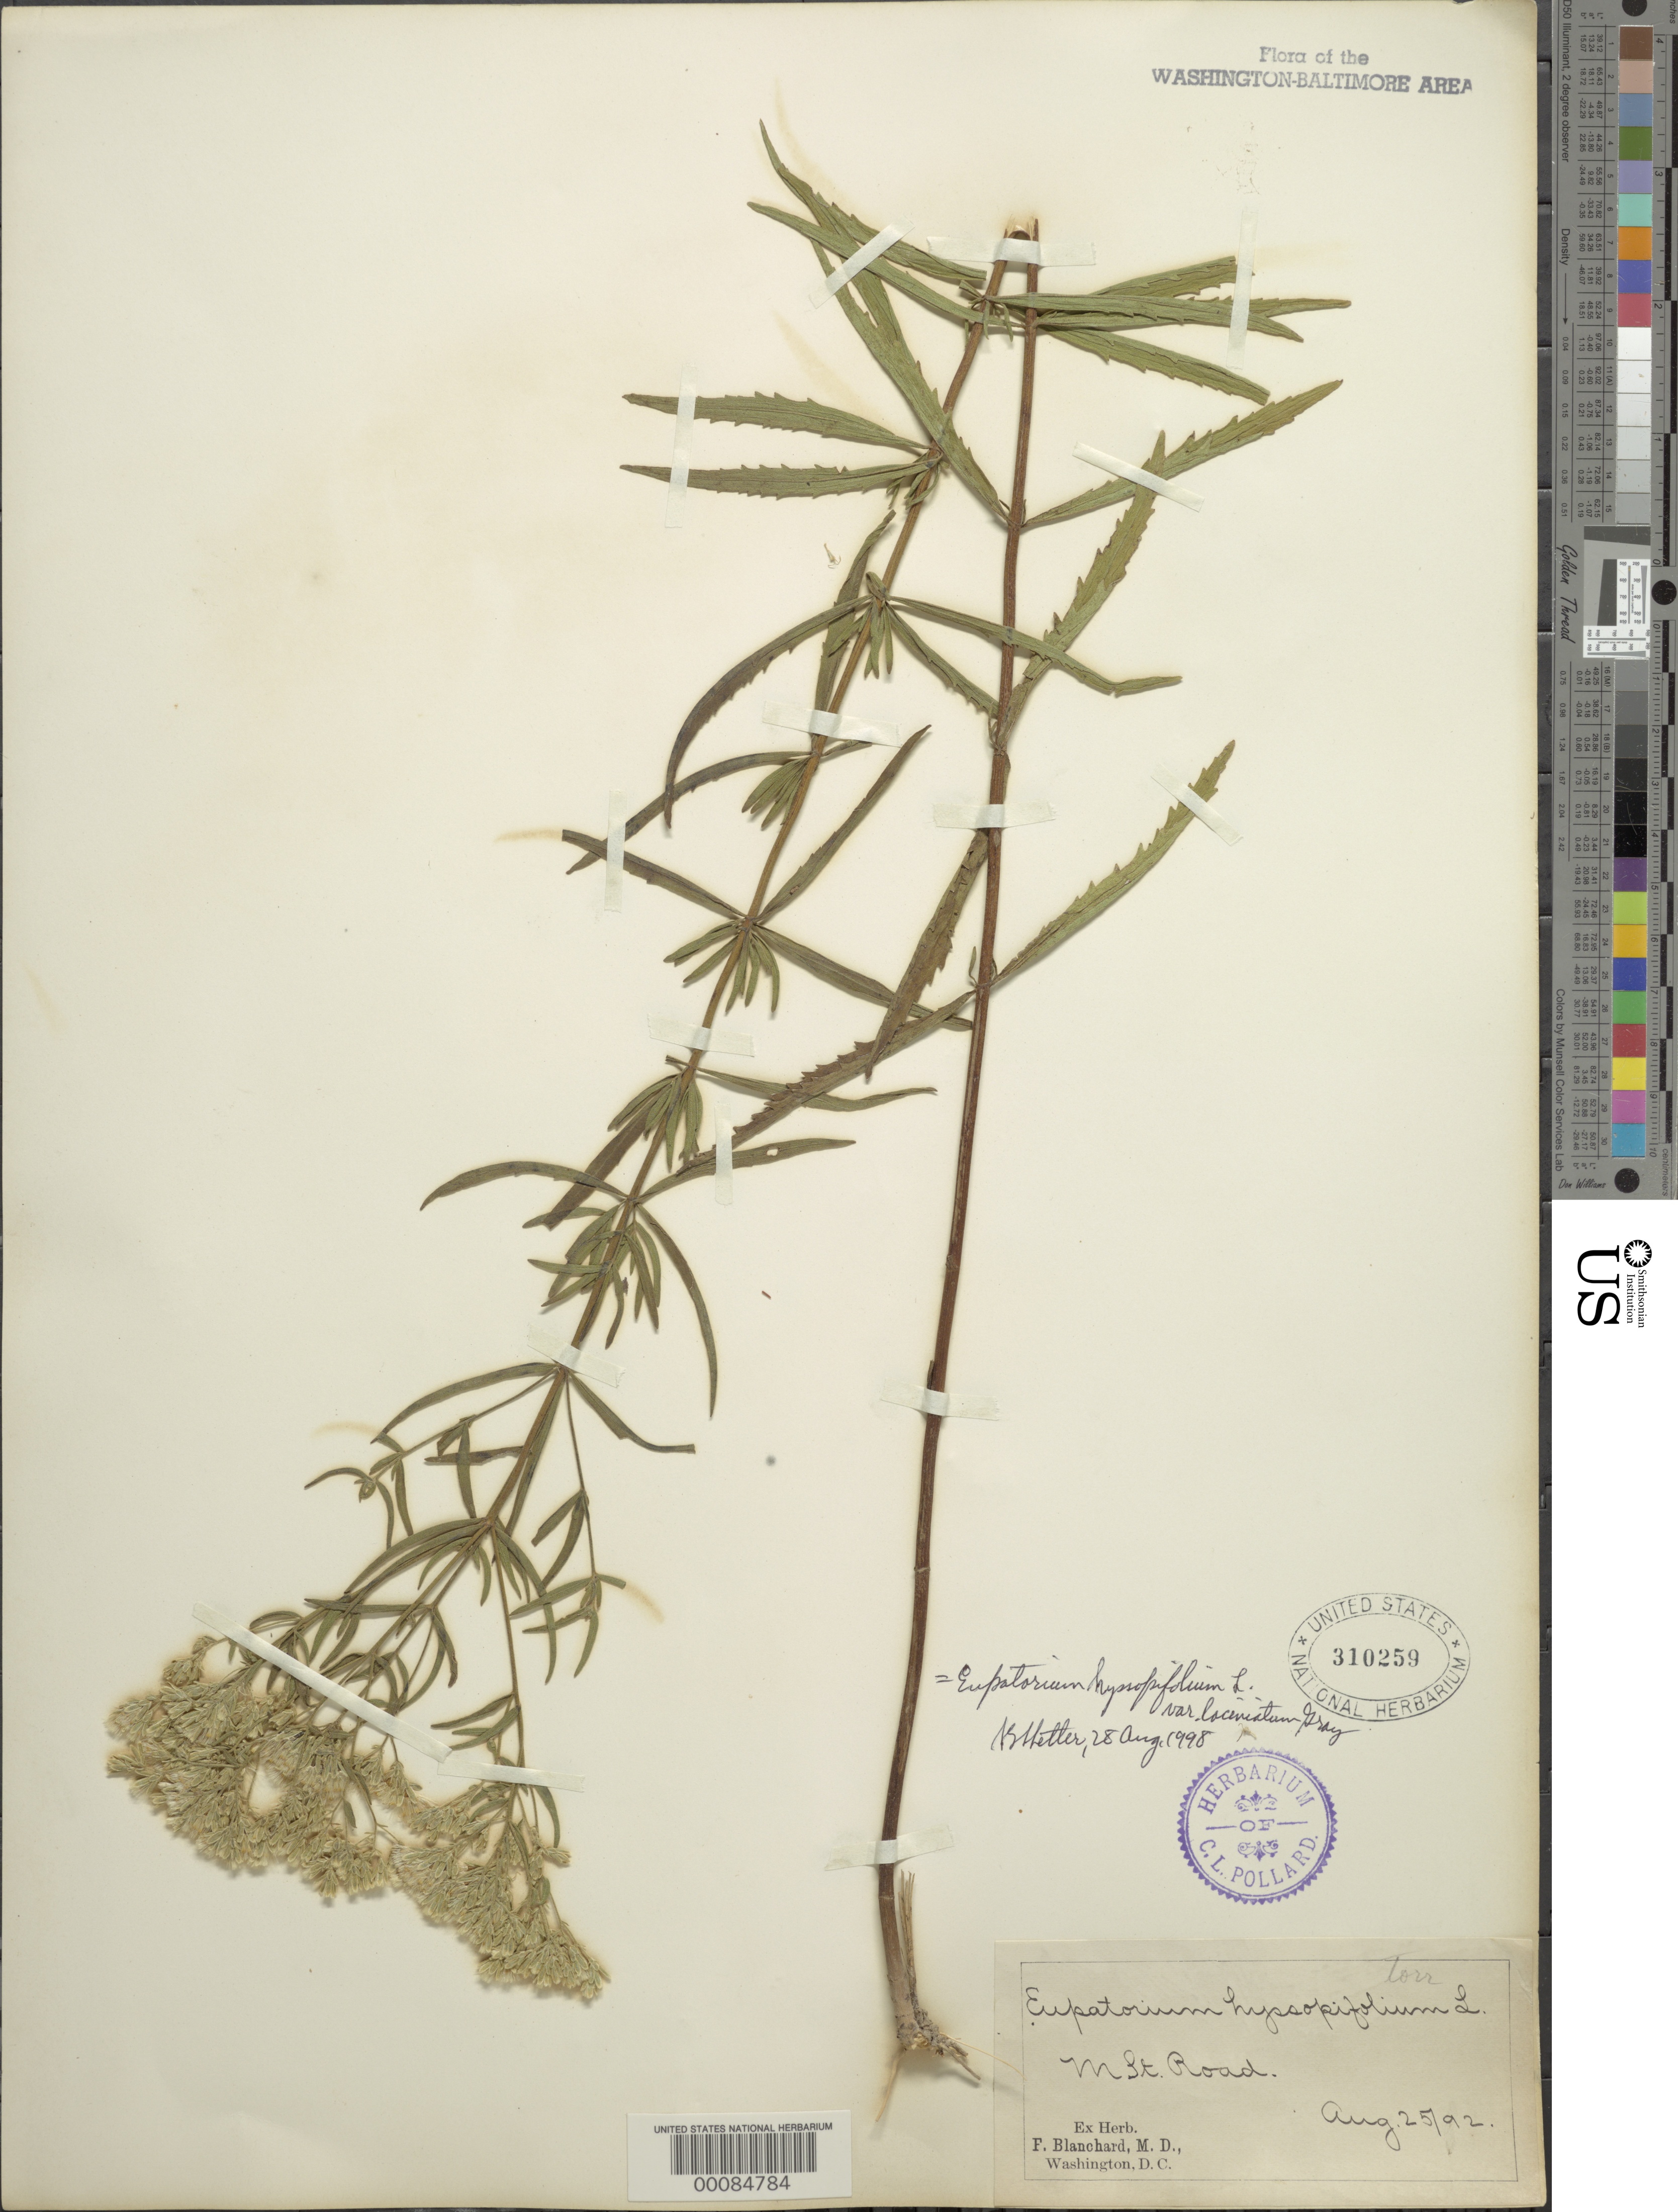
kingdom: Plantae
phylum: Tracheophyta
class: Magnoliopsida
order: Asterales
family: Asteraceae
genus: Eupatorium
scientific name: Eupatorium hyssopifolium var. laciniatum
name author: A. Gray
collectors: F. Blanchard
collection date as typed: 25 Aug 1892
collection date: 1892-08-25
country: United States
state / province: District of Columbia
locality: M St.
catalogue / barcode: US 310259